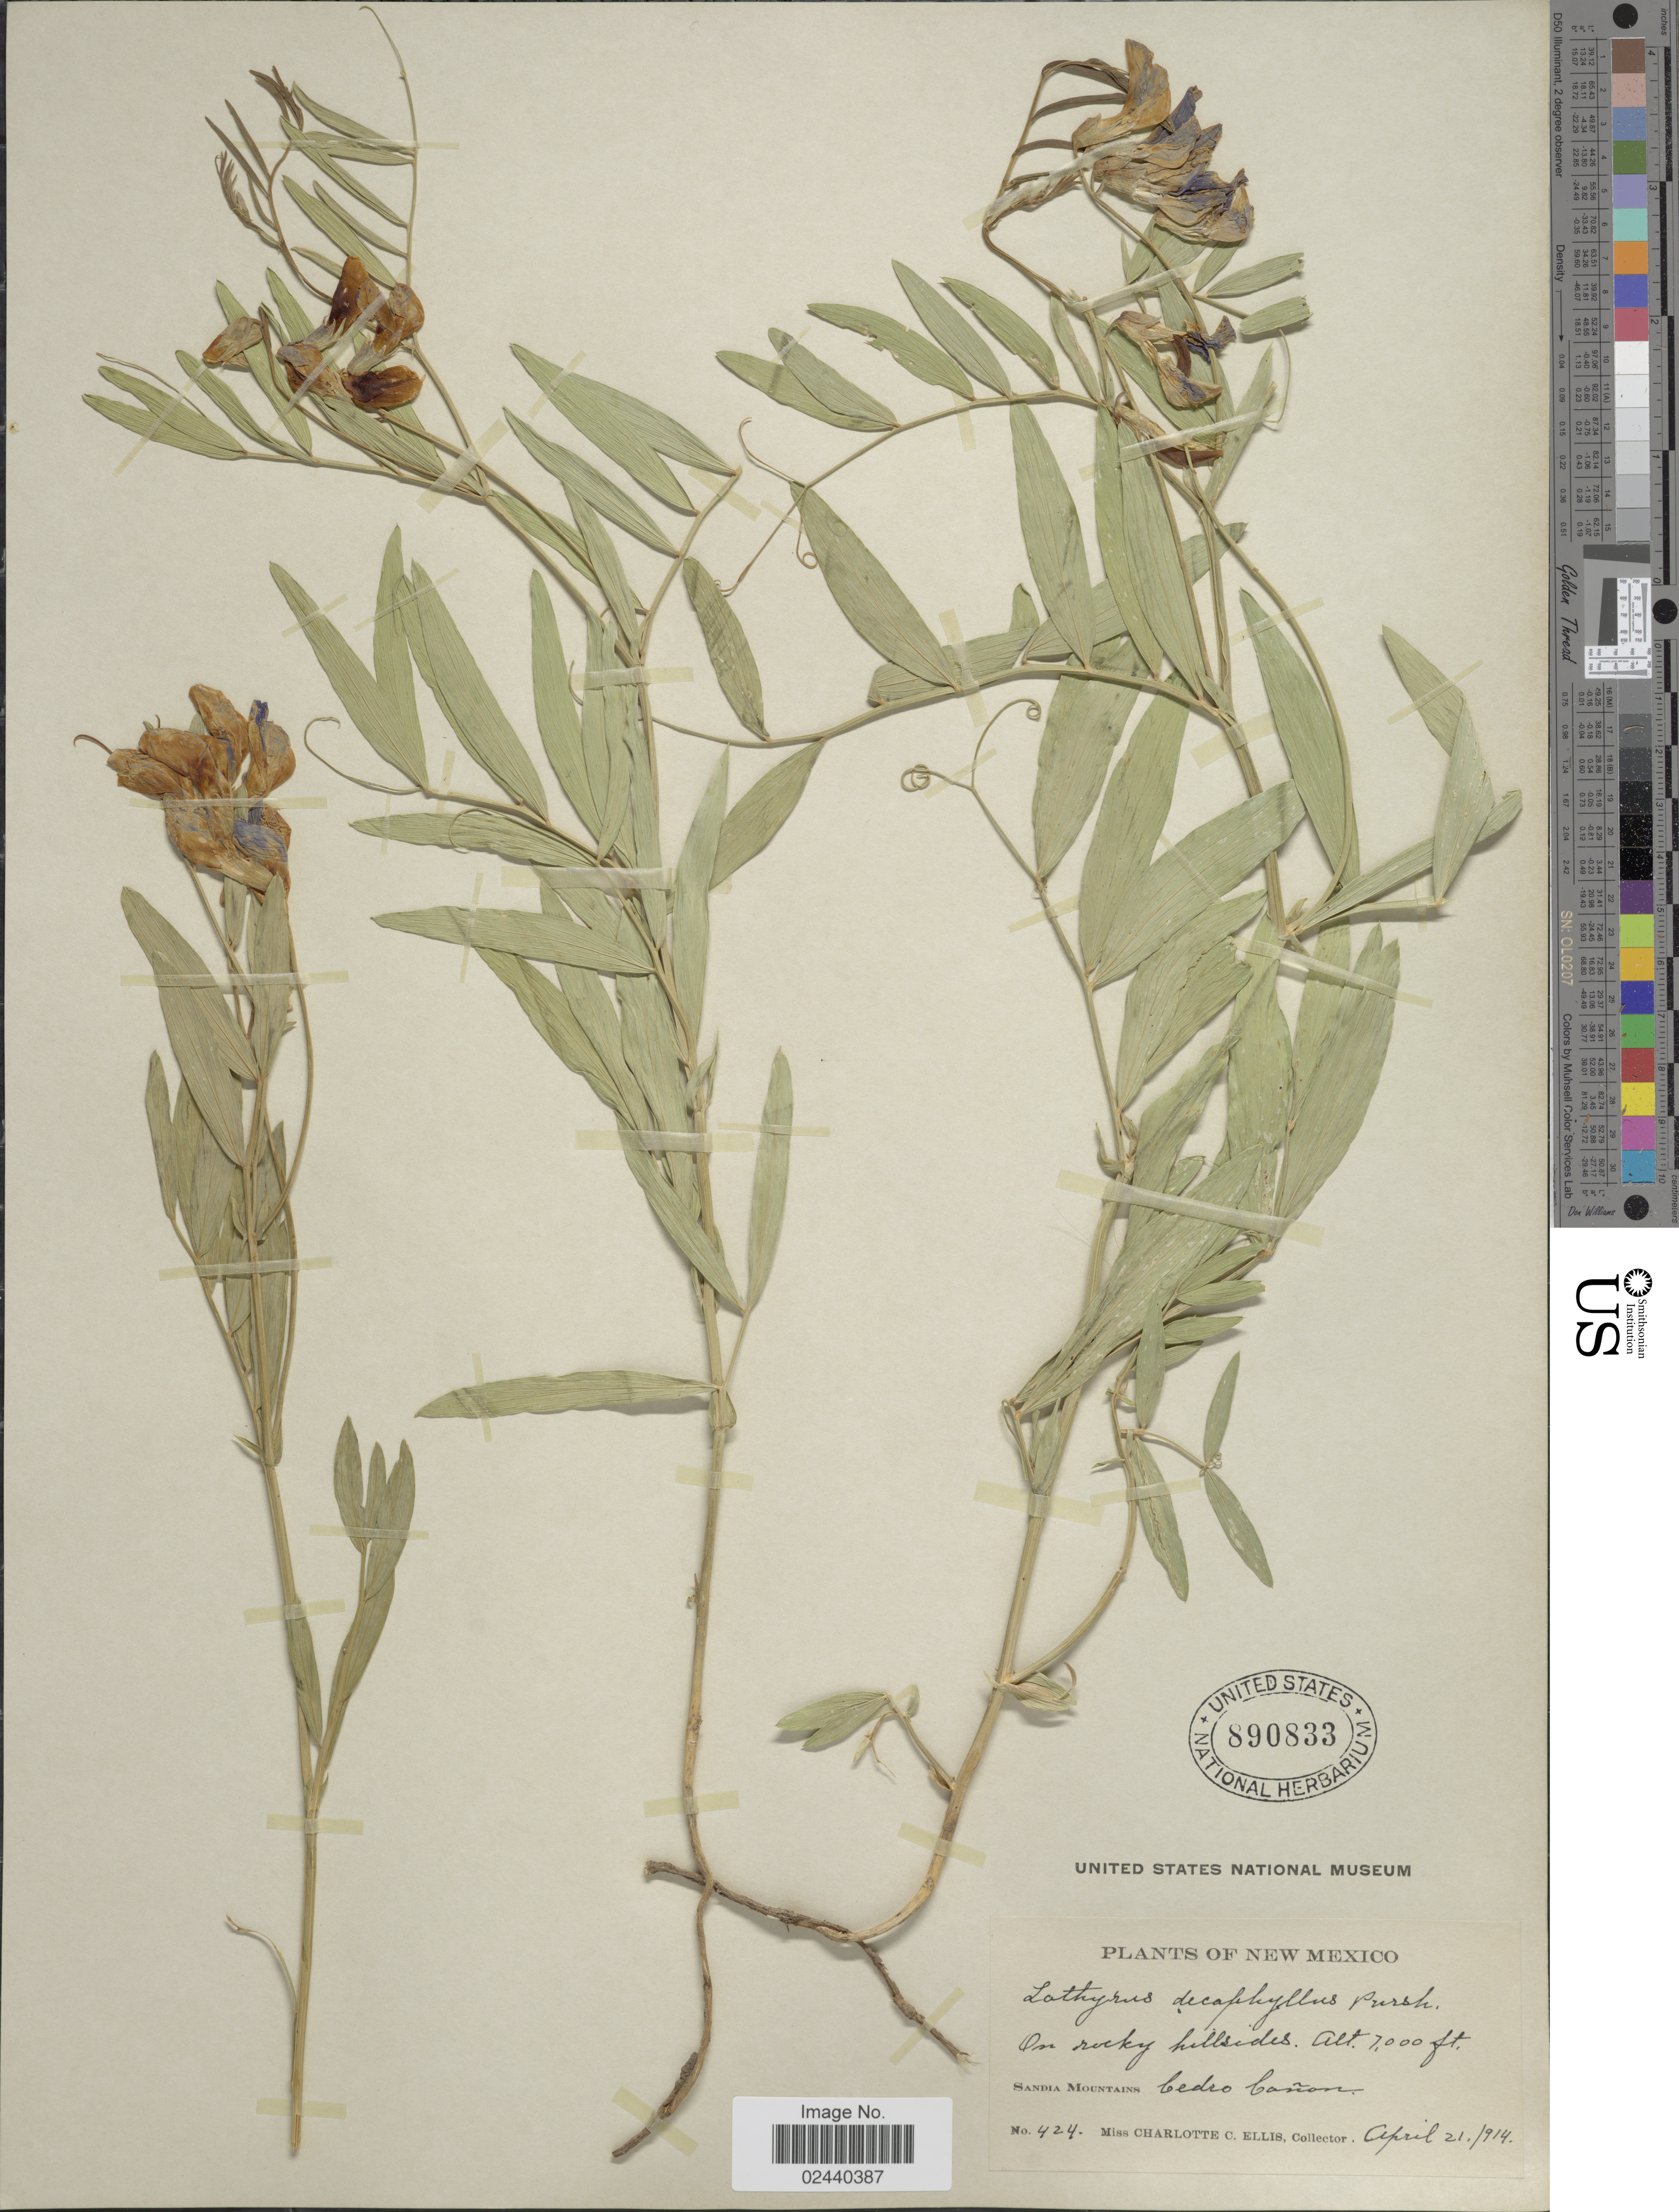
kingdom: Plantae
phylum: Tracheophyta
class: Magnoliopsida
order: Fabales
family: Fabaceae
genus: Lathyrus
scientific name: Lathyrus eucosmus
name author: Butters & H. St. John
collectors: C. C. Ellis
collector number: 424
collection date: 1914-04-21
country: United States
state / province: New Mexico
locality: On rocky hillsides. Sandia Mountains. Cedro Canon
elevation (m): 2134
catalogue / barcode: US 890833